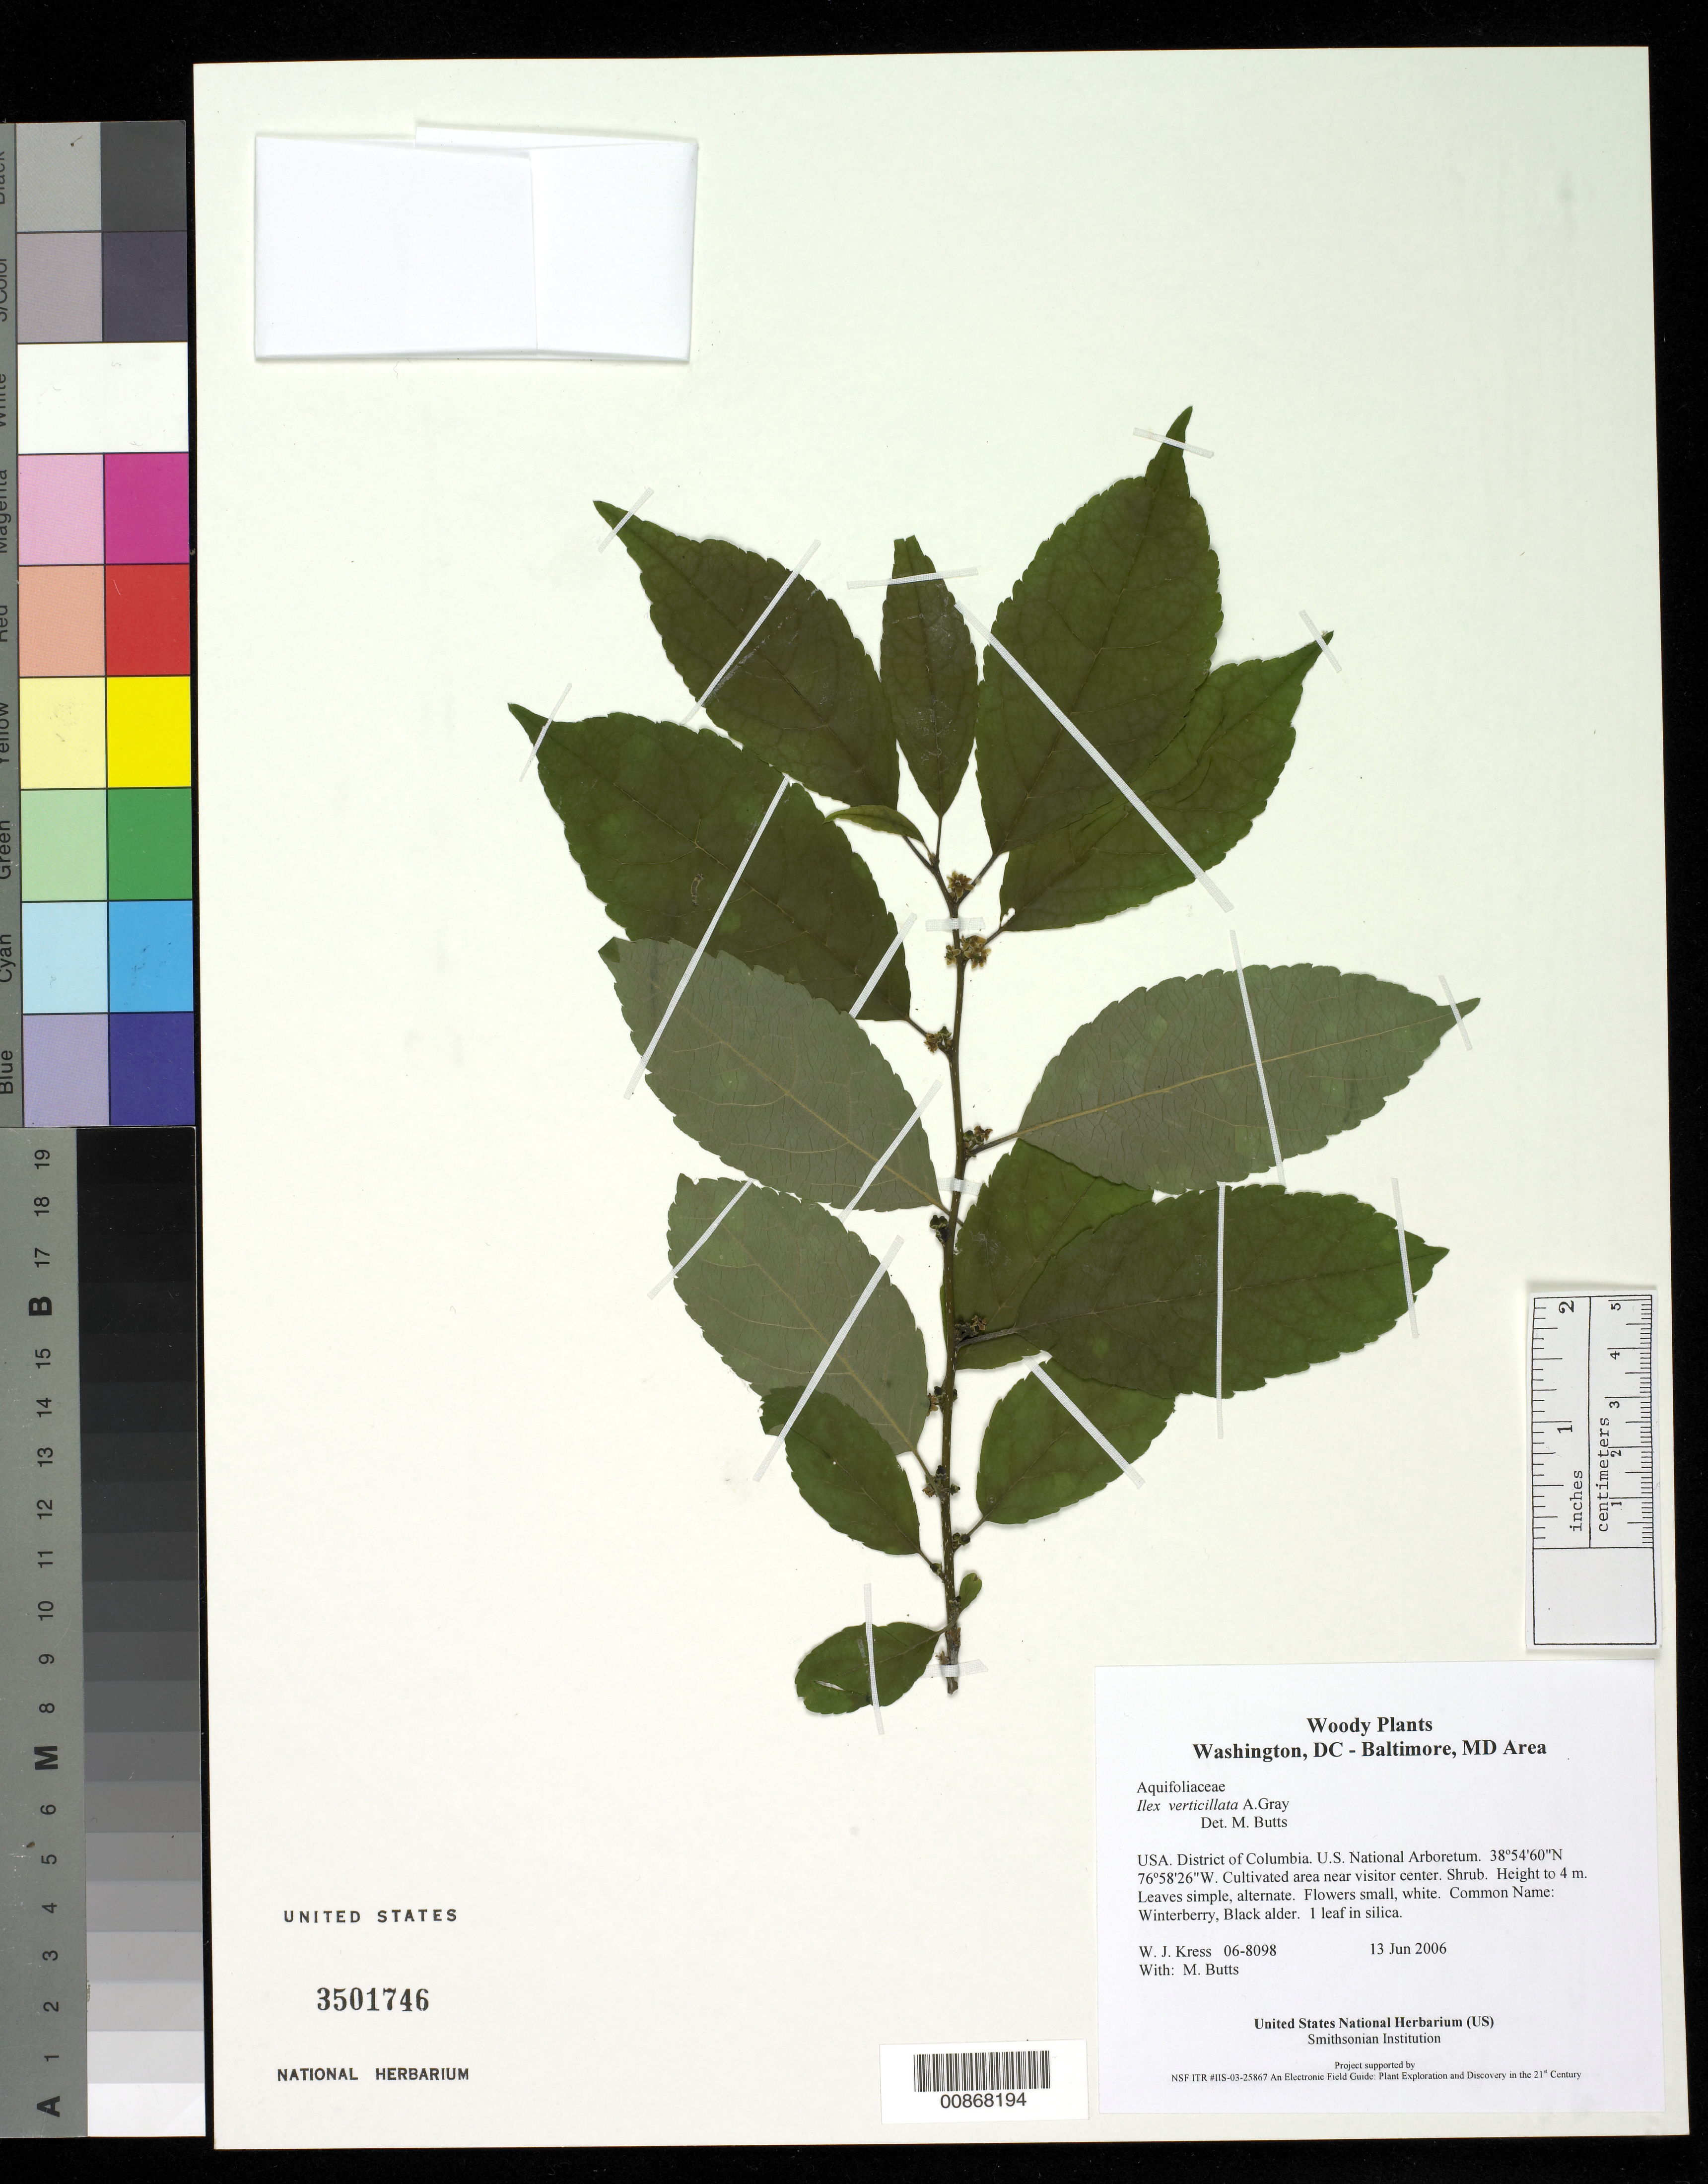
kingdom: Plantae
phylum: Tracheophyta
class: Magnoliopsida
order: Aquifoliales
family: Aquifoliaceae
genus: Ilex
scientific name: Ilex verticillata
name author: (L.) A. Gray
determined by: Butts, M. B.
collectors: W. J. Kress & M. B. Butts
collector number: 06-8098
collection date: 2006-06-13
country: United States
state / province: District of Columbia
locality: U.S. National Arboretum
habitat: Cultivated area near visitor center.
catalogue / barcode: US 3501746